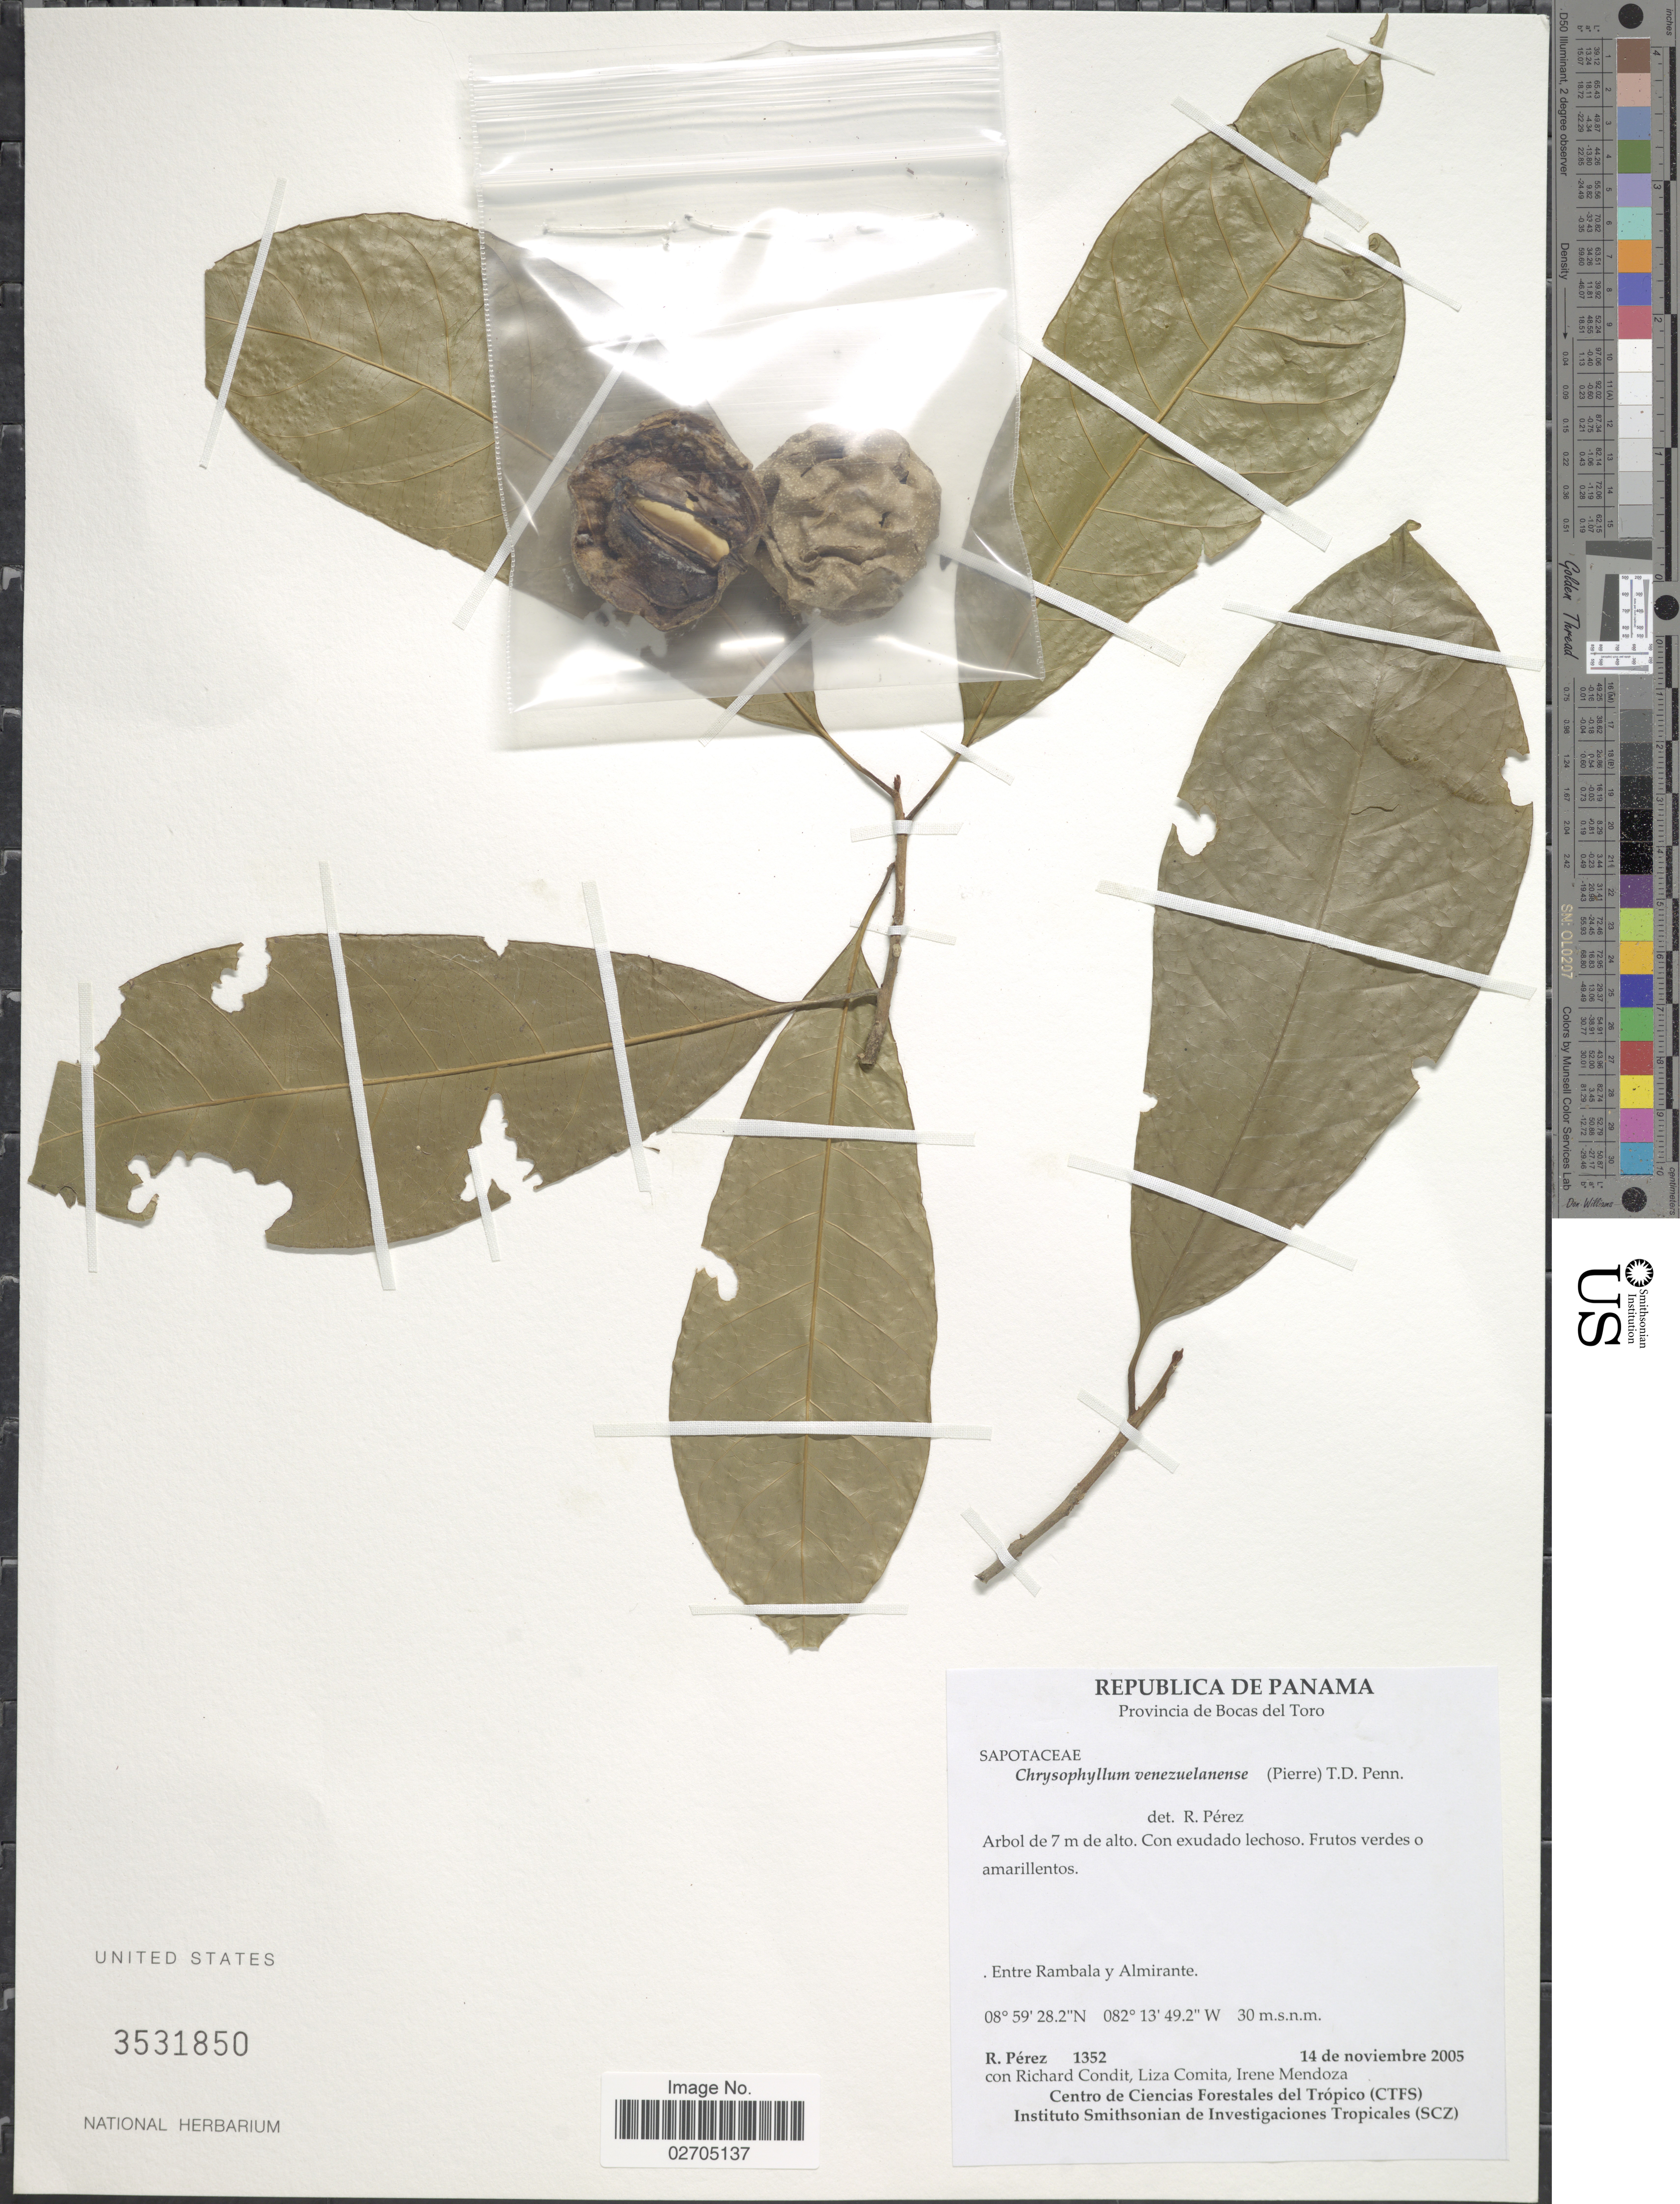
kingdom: Plantae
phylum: Tracheophyta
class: Magnoliopsida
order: Ericales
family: Sapotaceae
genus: Chrysophyllum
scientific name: Chrysophyllum venezuelanense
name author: (Pierre) T.D. Penn.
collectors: R. Perez, R. Condit, L. Comita & I. Mendoza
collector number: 1352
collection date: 2005-11-14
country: Panama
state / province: Bocas del Toro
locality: Entre Rambala y Almirante.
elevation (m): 30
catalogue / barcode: US 3531850